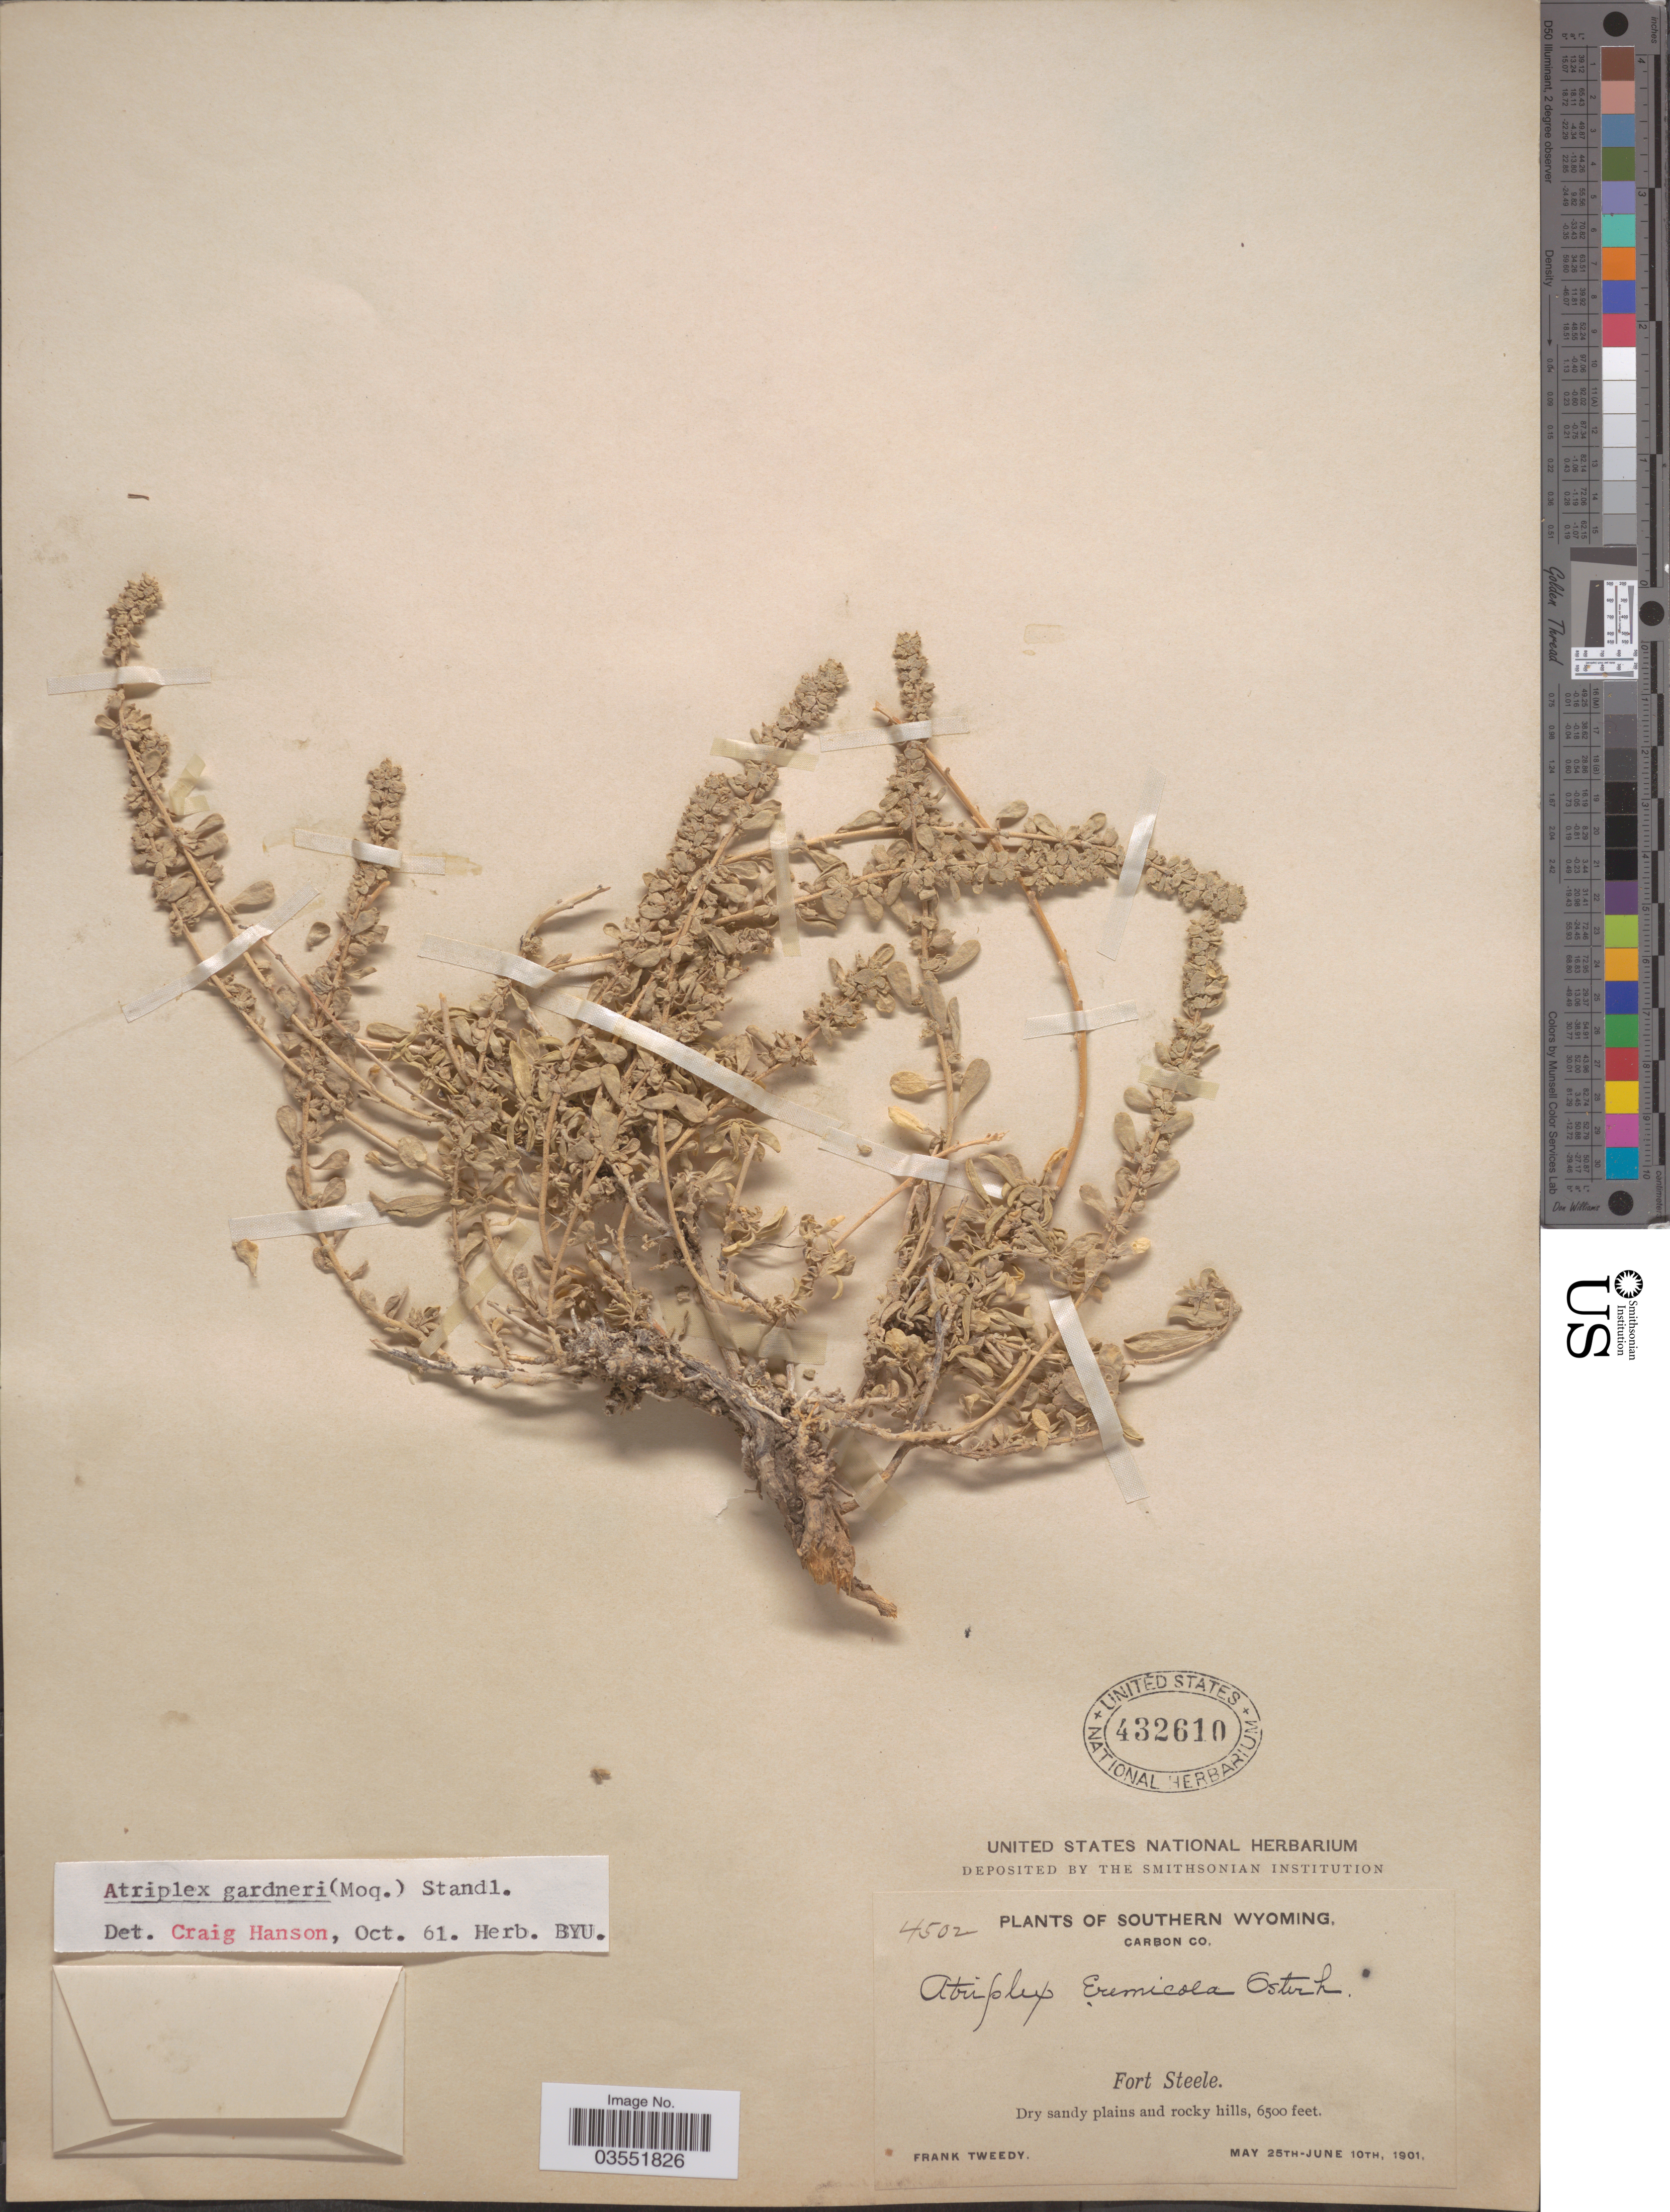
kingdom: Plantae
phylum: Tracheophyta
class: Magnoliopsida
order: Caryophyllales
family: Amaranthaceae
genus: Atriplex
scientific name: Atriplex gardneri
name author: (Moq.) D. Dietr.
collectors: F. Tweedy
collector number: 4502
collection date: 1901-05-25/1901-06-10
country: United States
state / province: Wyoming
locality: Southern Wyoming, Carbon Co. Fort Steele.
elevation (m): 1981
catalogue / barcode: US 432610